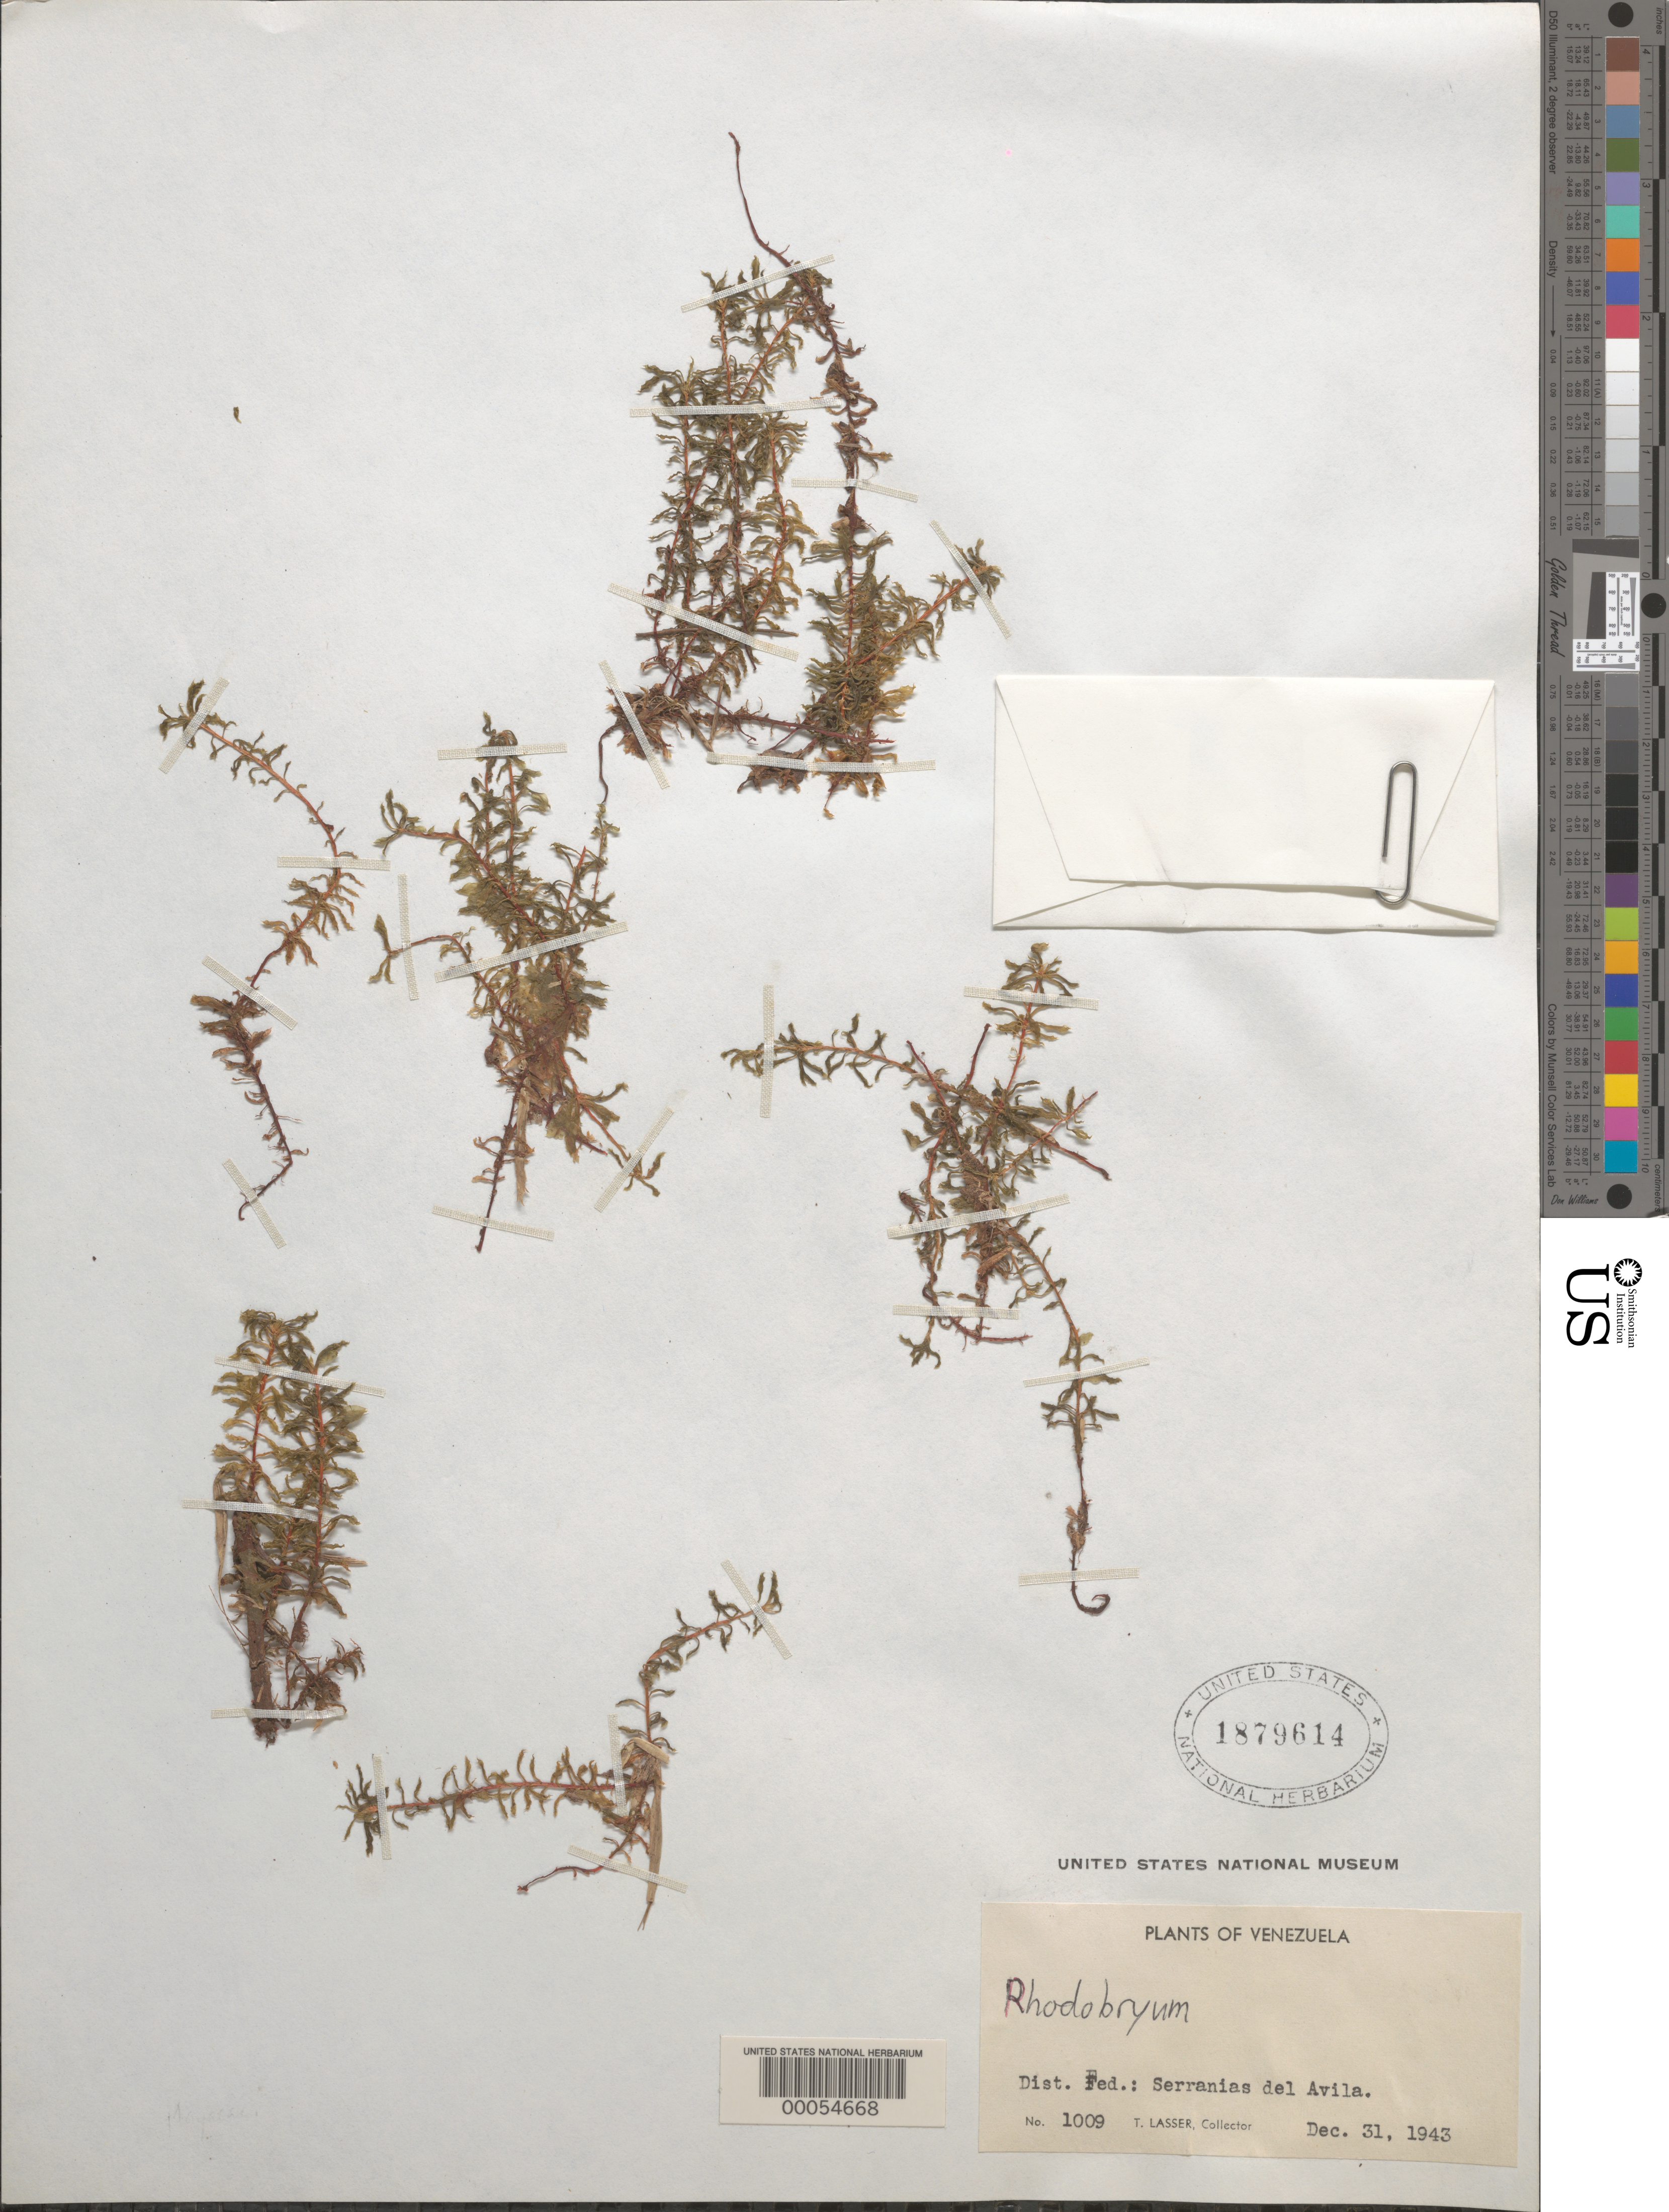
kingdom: Plantae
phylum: Tracheophyta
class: Liliopsida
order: Poales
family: Mayacaceae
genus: Mayaca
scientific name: Mayaca sp.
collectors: T. Lasser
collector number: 1009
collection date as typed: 31 Dec 1943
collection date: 1943-12-31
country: Venezuela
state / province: Mérida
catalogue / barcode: US 1879614